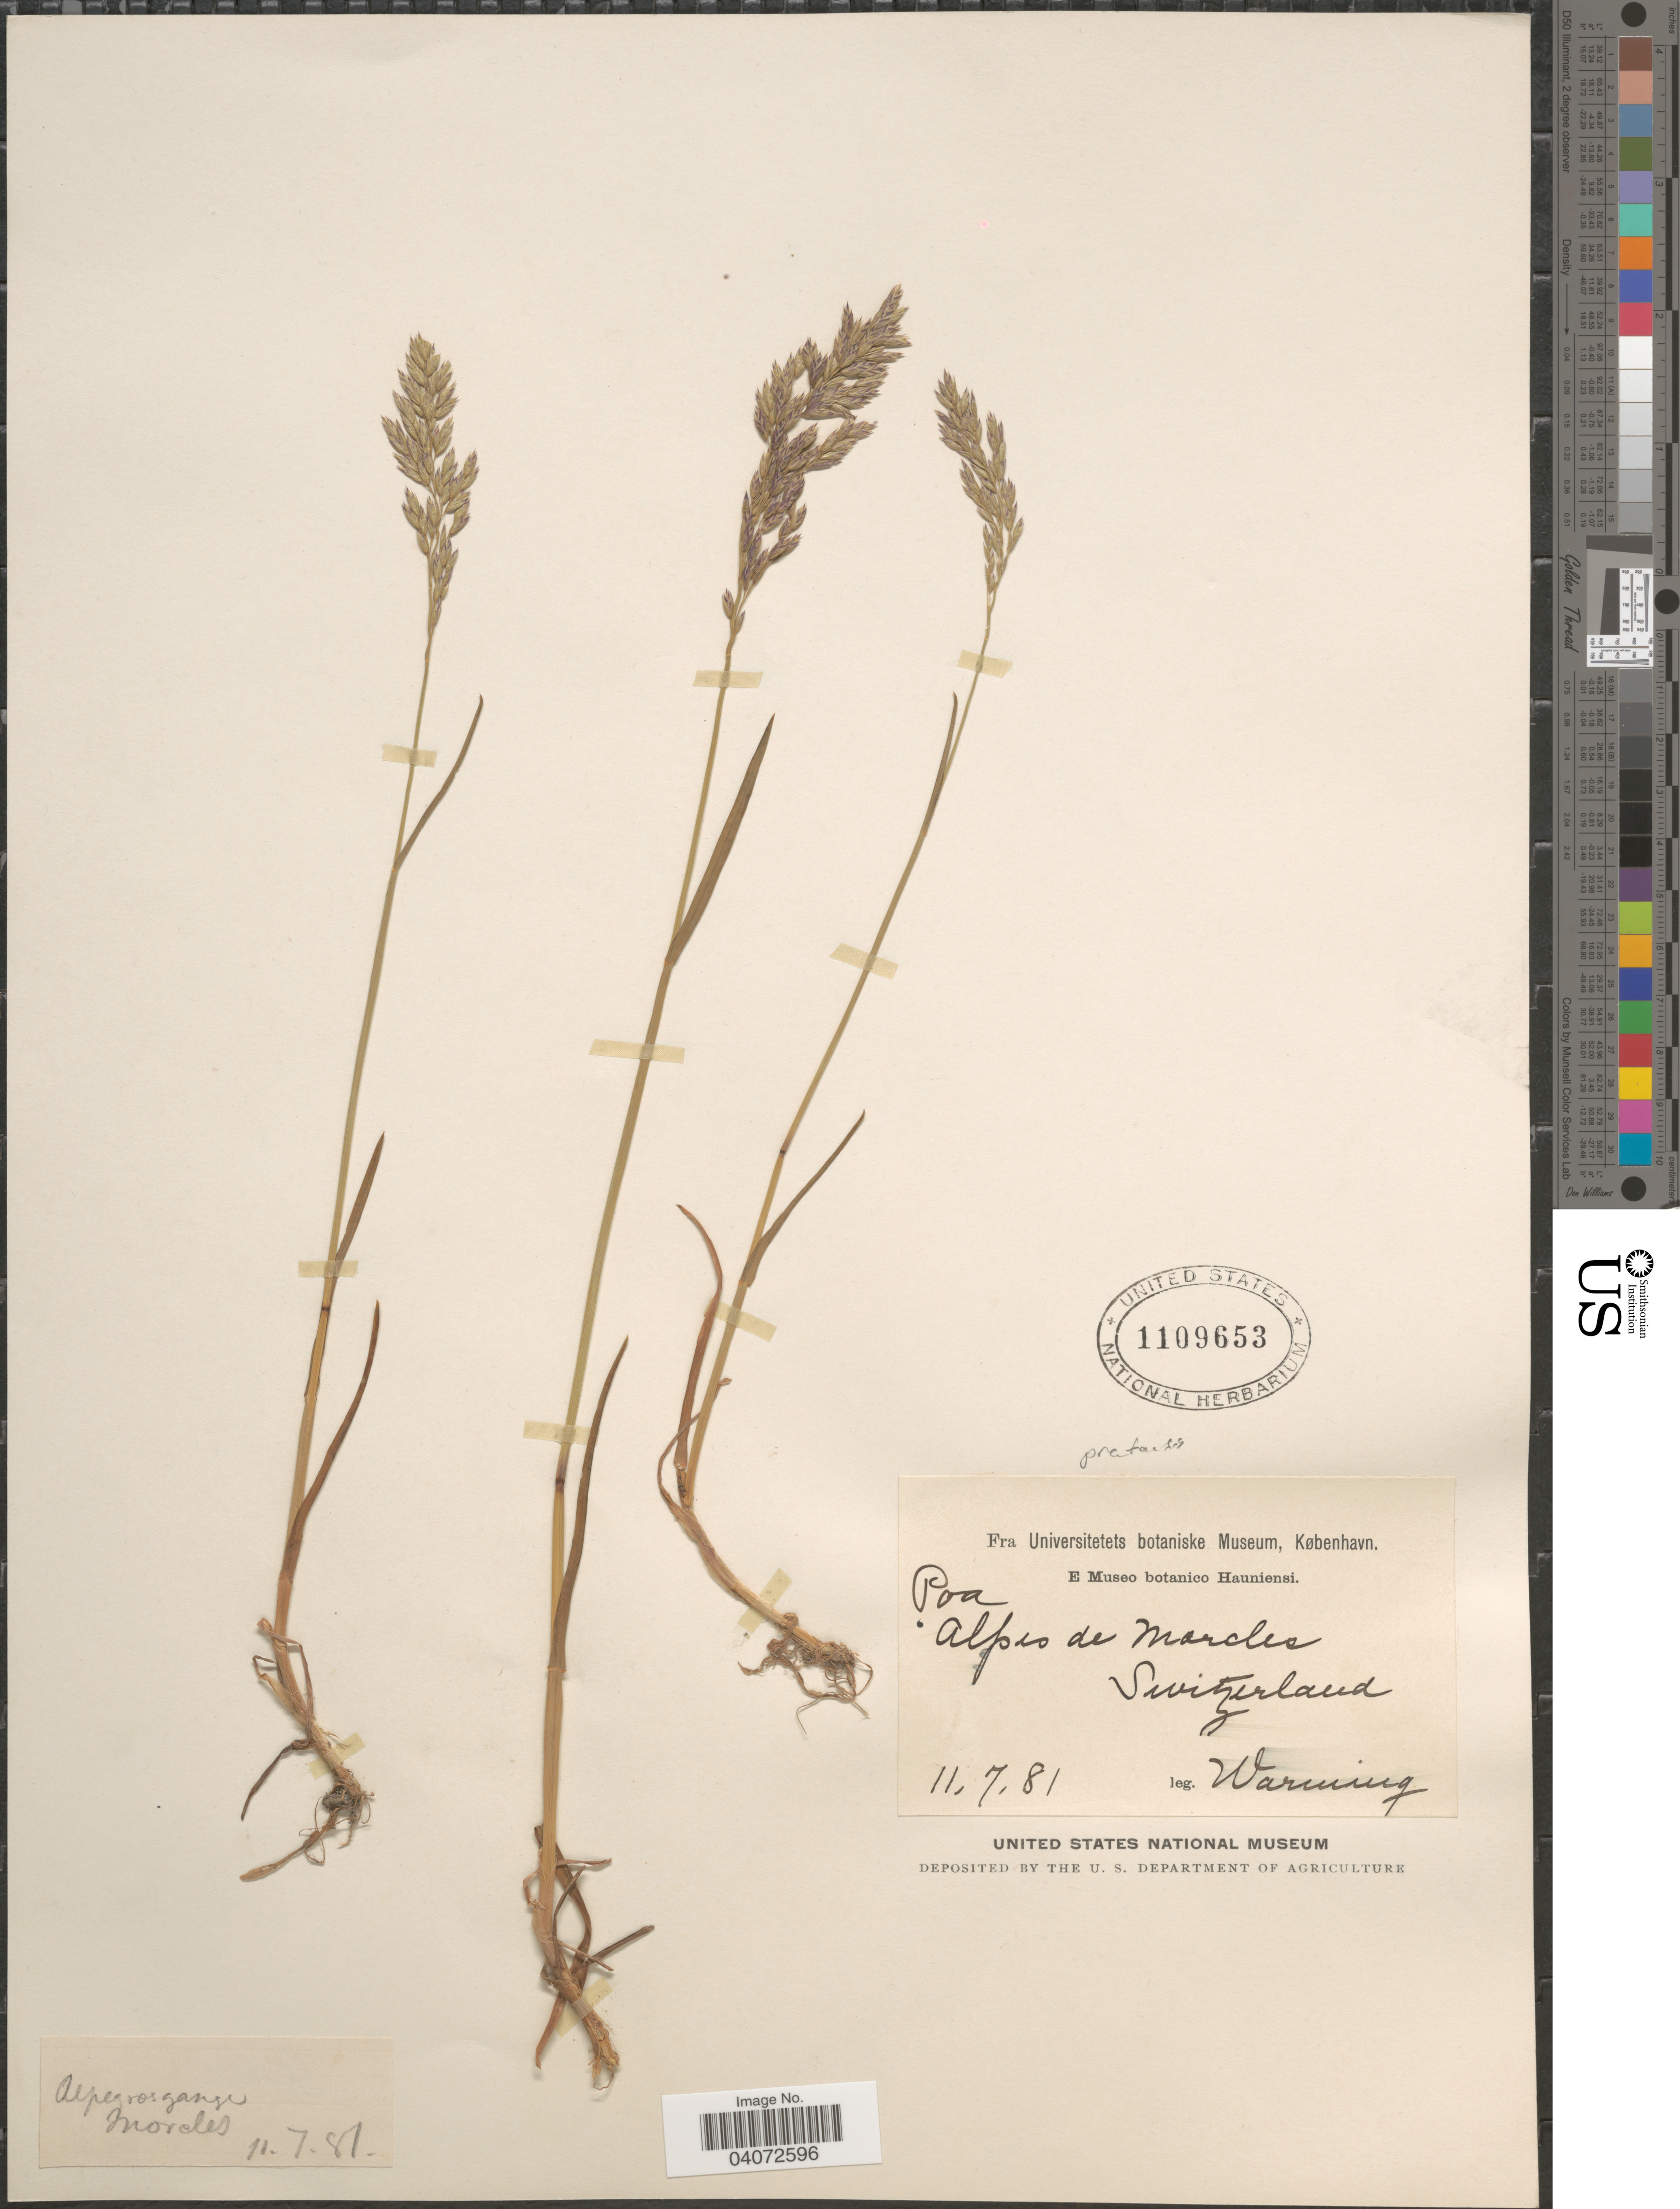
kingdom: Plantae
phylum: Tracheophyta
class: Liliopsida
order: Poales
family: Poaceae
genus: Poa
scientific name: Poa pratensis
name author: L.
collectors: Warming, --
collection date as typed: Transcribed d/m/y: 11/7/81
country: Switzerland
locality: Alpes de Morcles.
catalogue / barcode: US 1109653